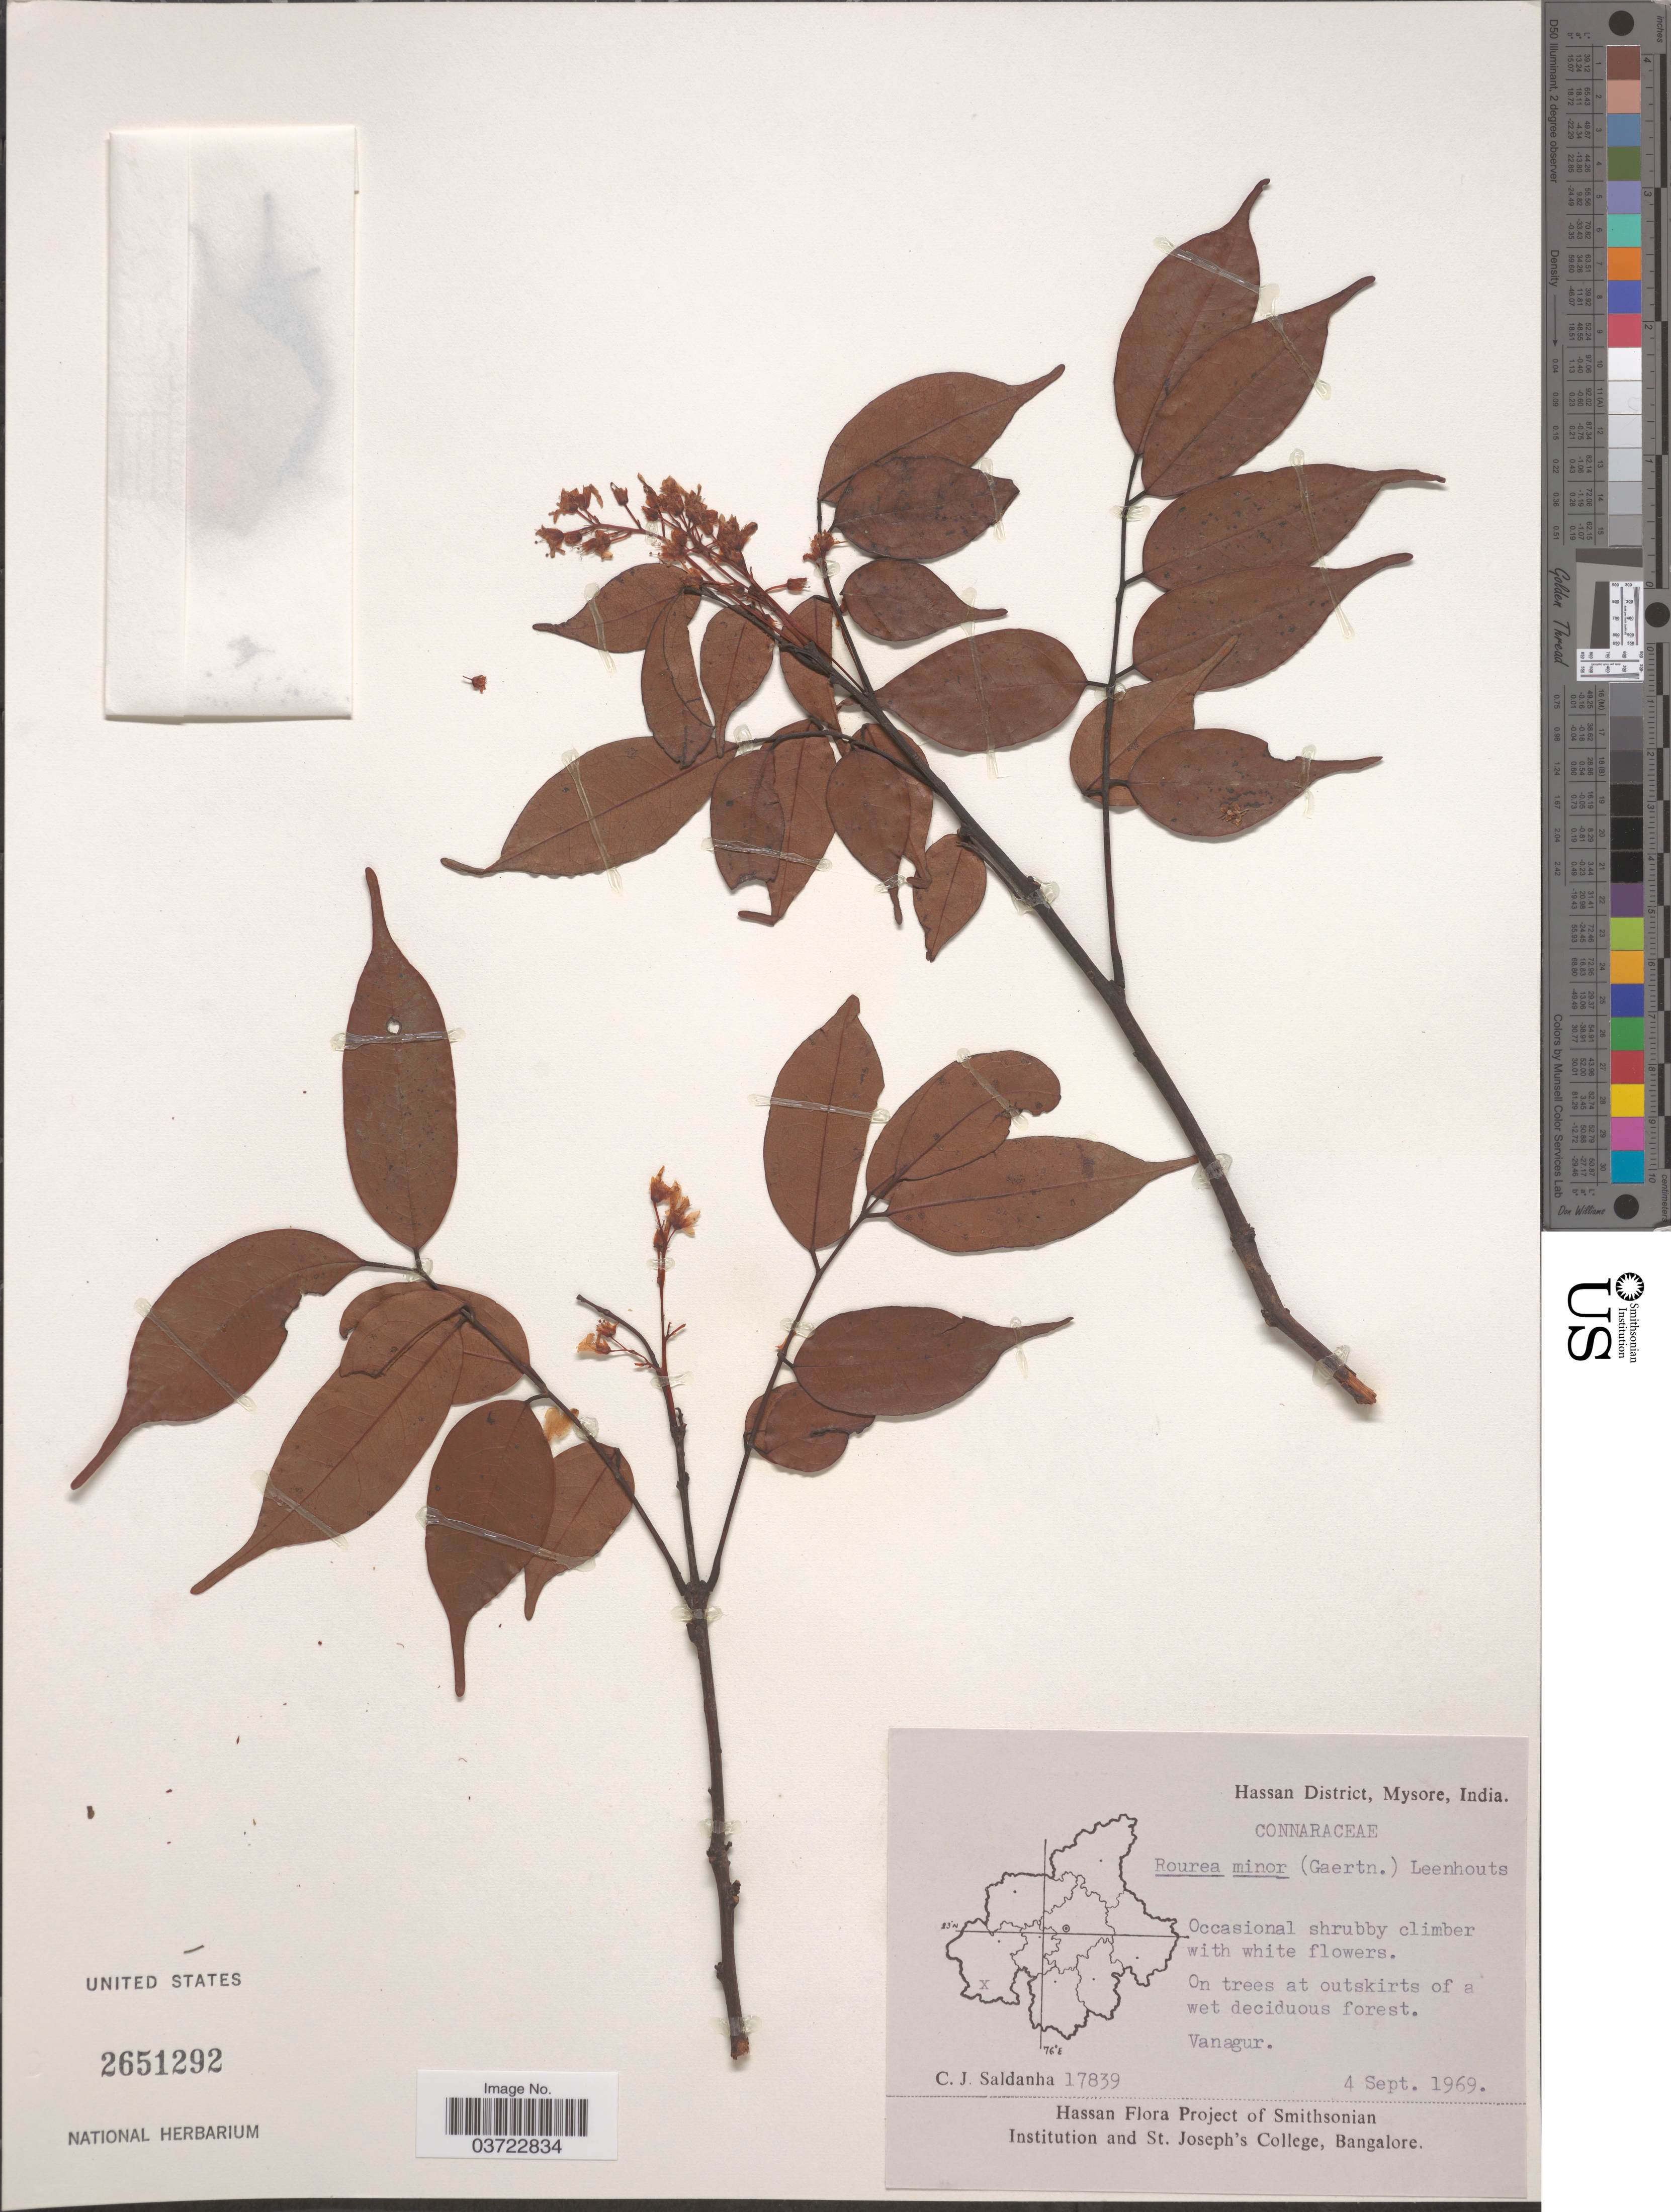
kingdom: Plantae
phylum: Tracheophyta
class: Magnoliopsida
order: Oxalidales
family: Connaraceae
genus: Rourea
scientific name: Rourea minor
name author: (Gaertn.) Leenh.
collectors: C. J. Saldanha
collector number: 17839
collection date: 1969-09-04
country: India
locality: Hassan District, Mysore. Vanagur.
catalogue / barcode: US 2651292